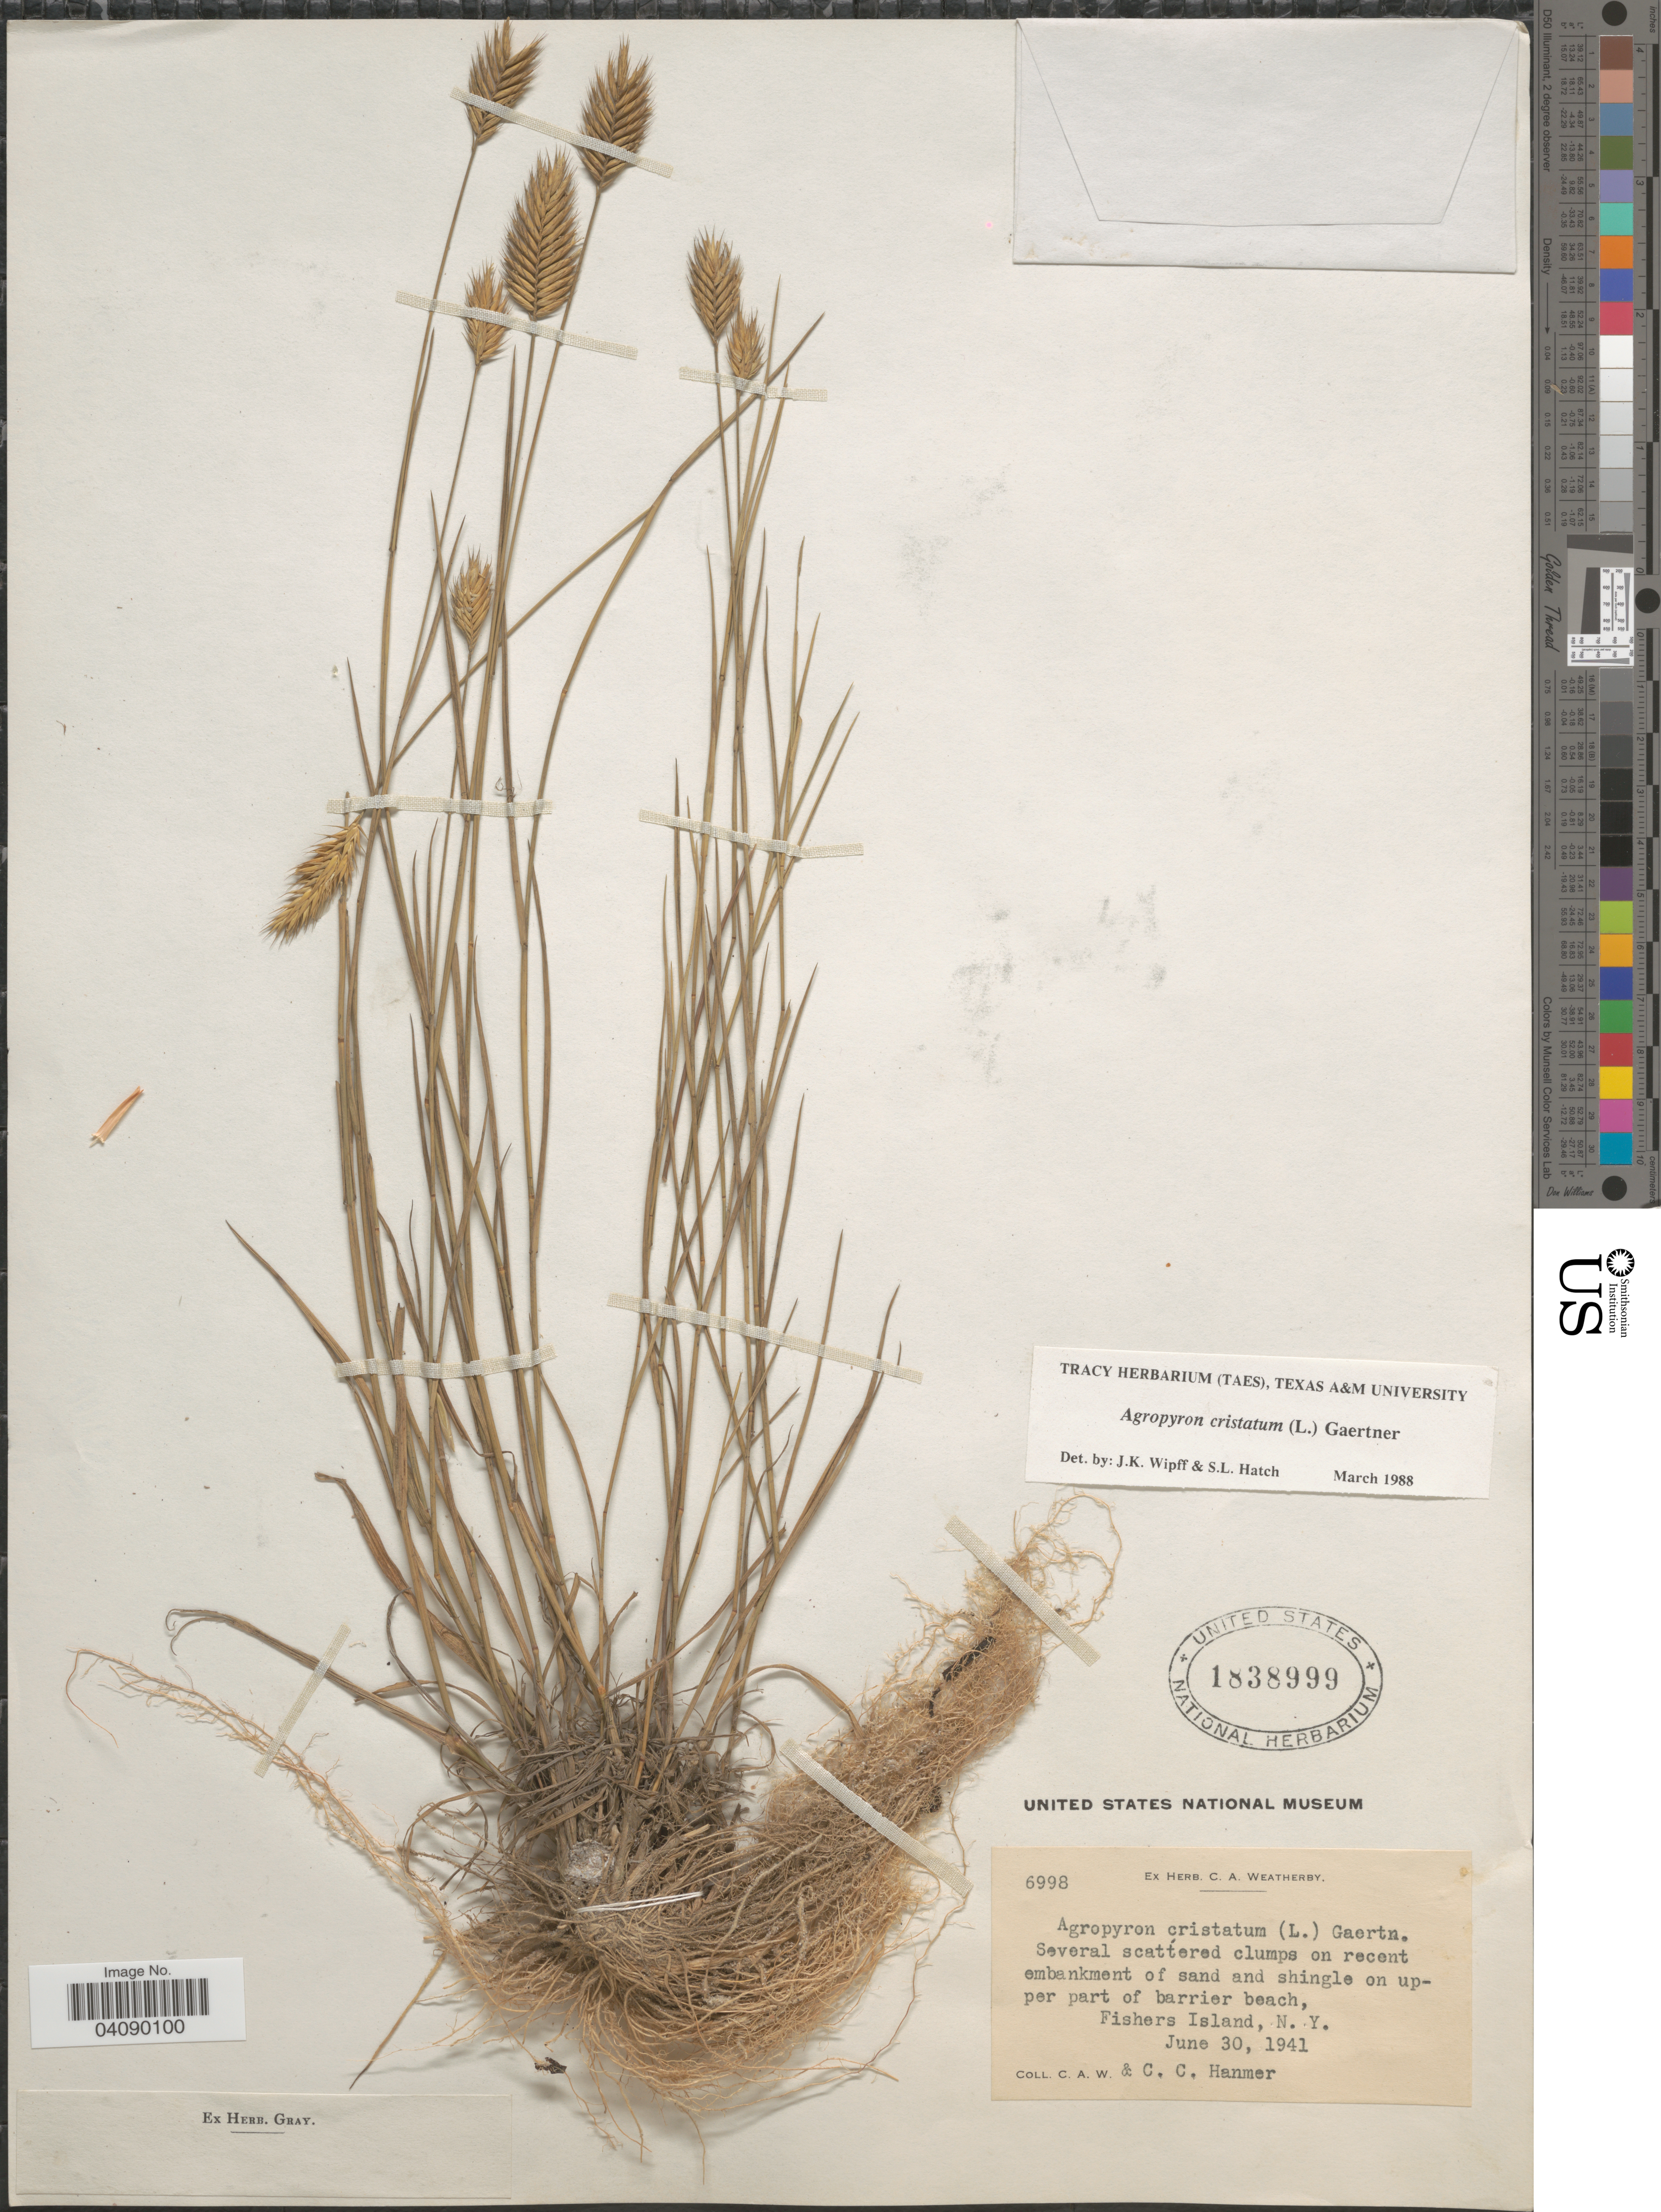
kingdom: Plantae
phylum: Tracheophyta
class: Liliopsida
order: Poales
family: Poaceae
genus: Agropyron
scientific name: Agropyron cristatum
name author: (L.) Gaertn.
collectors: C. A. Weatherby & C. Hanmer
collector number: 6998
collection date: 1941-06-30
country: United States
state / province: New York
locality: Several scattered clumps on recent embankment of sand and shingle on upper part of barrier beach, Fishers Island.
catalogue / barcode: US 1838999